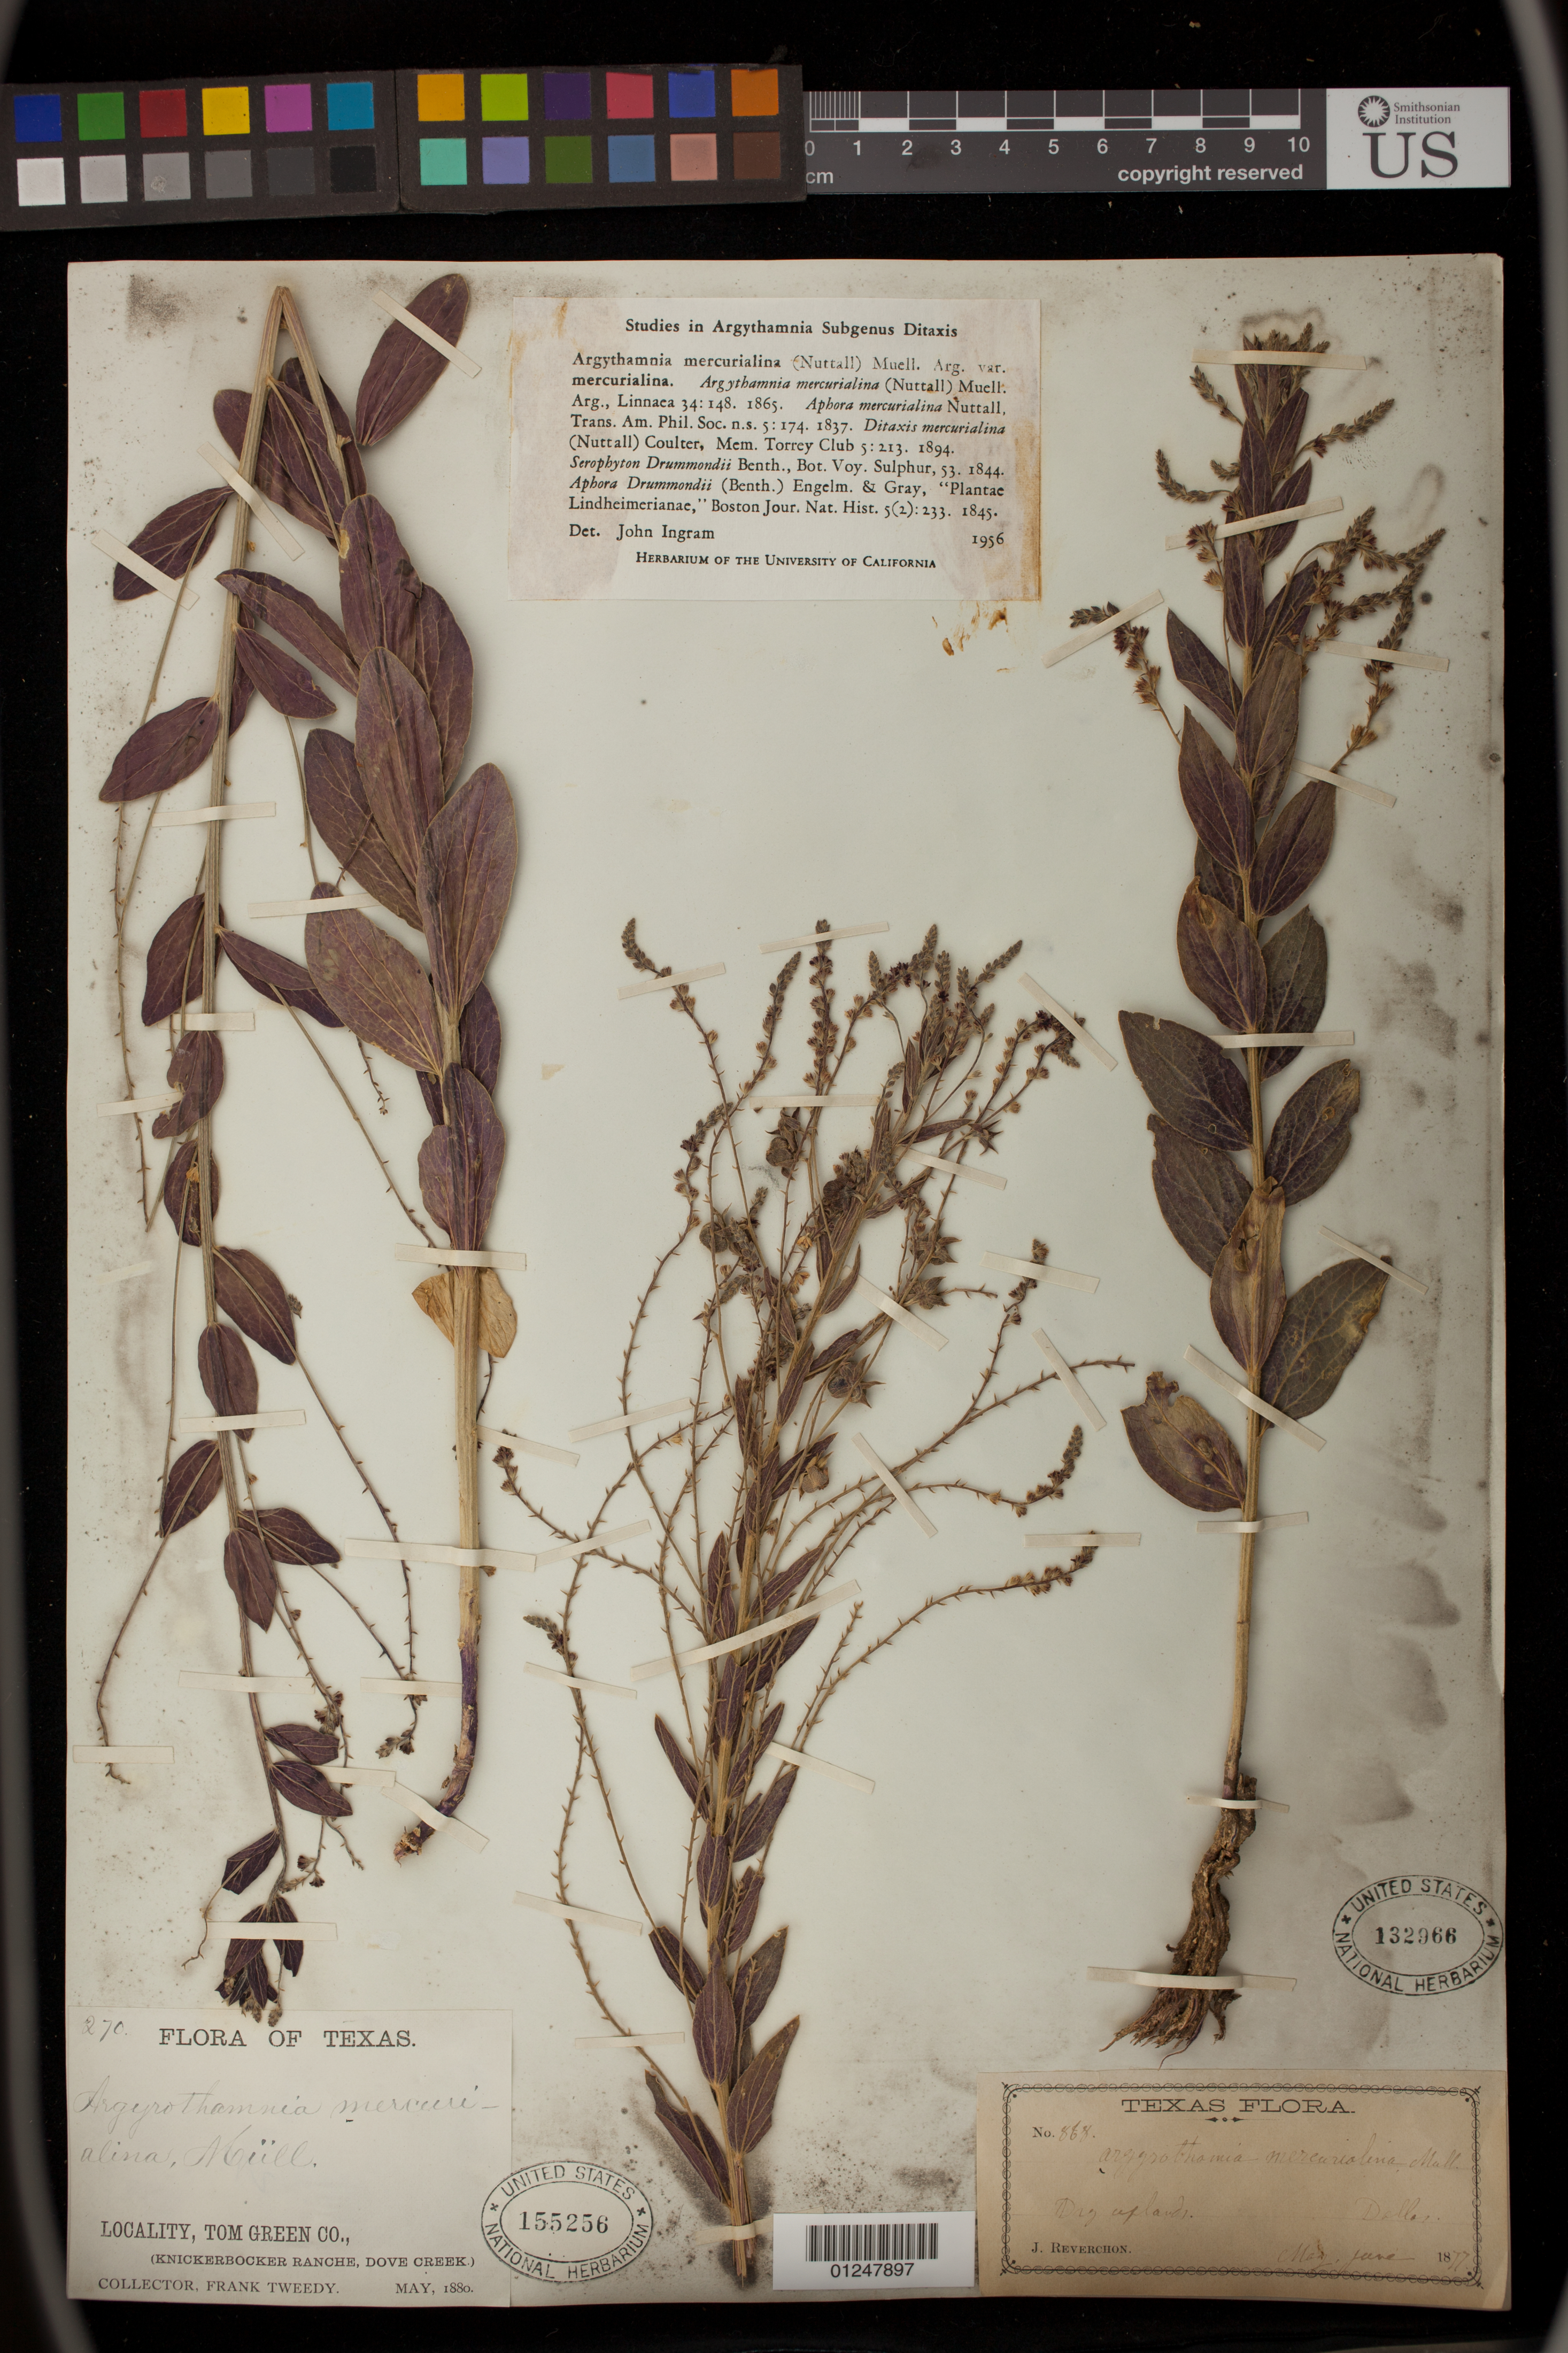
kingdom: Plantae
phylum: Tracheophyta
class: Magnoliopsida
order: Malpighiales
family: Euphorbiaceae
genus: Argythamnia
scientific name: Argythamnia mercurialina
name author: (Nutt.) Müll. Arg.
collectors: F. Tweedy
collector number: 270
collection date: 1880-05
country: United States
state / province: Texas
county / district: Tom Green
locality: Knickerbocker Ranche, Dove Creek.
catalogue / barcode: US 155256